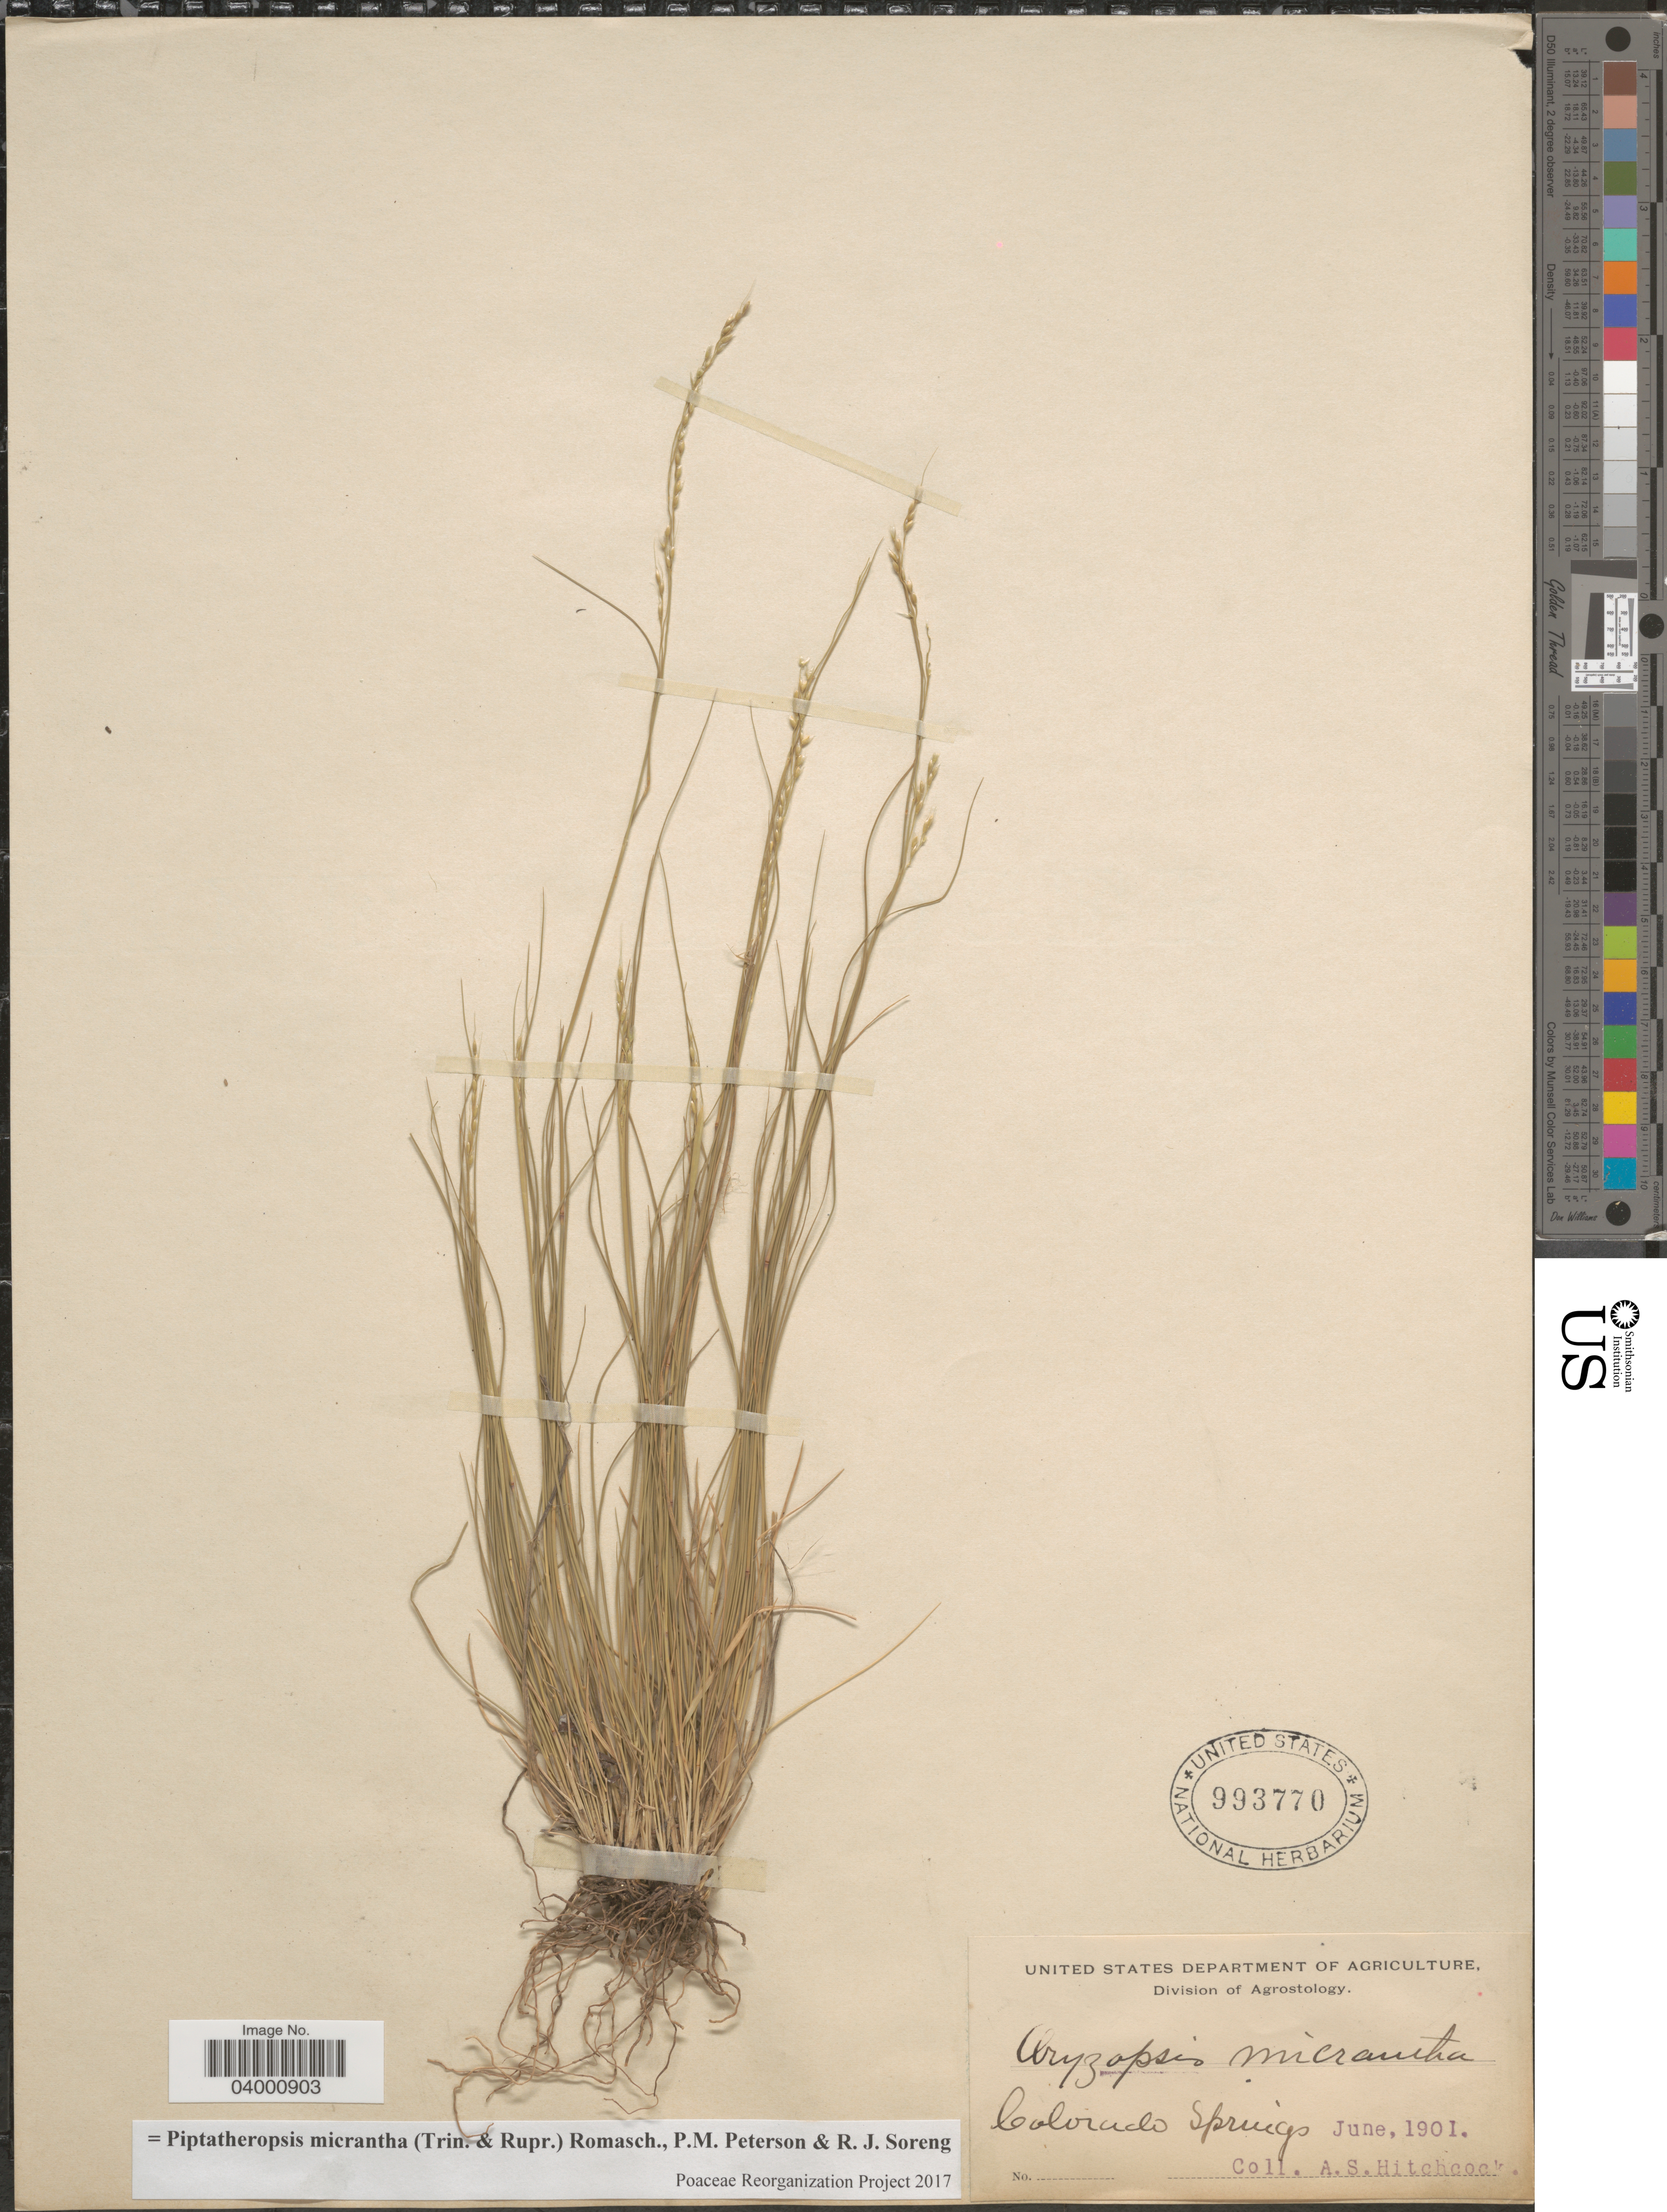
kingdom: Plantae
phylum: Tracheophyta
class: Liliopsida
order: Poales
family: Poaceae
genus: Piptatheropsis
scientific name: Piptatheropsis micrantha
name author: (Trin. & Rupr.) Romasch.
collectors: A. S. Hitchcock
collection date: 1901-06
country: United States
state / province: Colorado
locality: Colorado Springs.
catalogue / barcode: US 993770